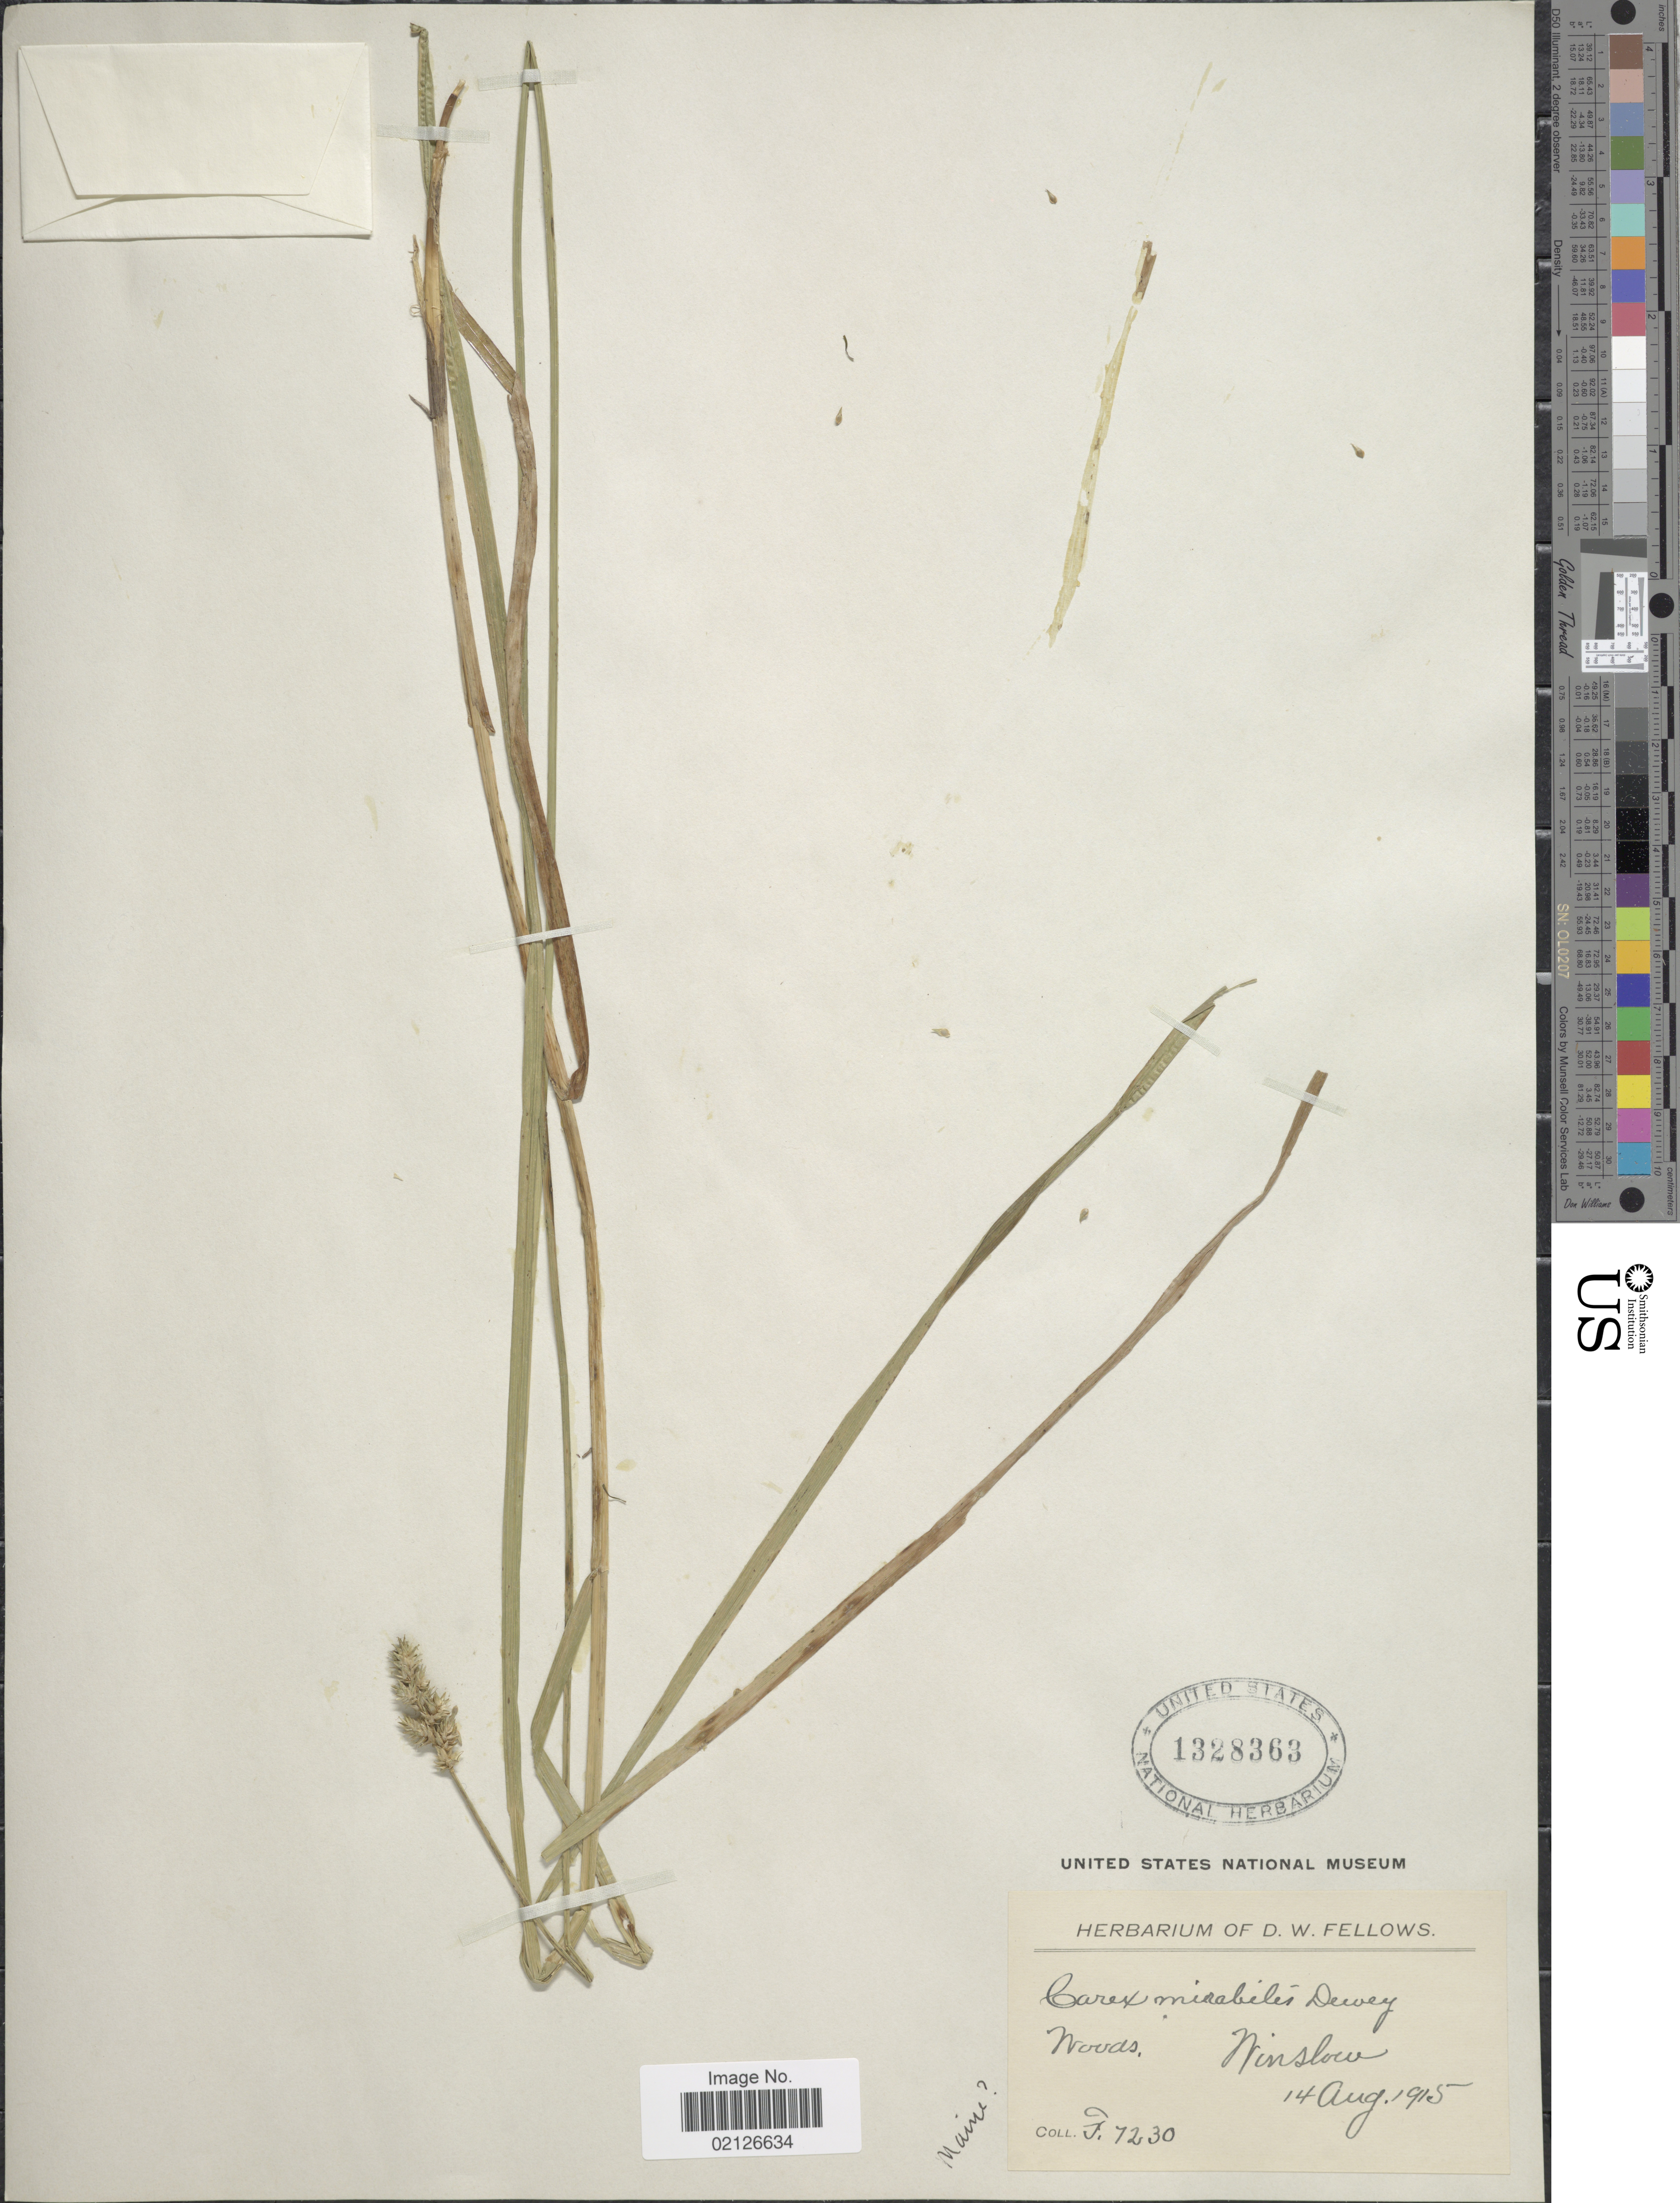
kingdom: Plantae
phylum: Tracheophyta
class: Liliopsida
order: Poales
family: Cyperaceae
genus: Carex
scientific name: Carex normalis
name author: Mack.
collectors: D. W. Fellows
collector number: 7230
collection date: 1915-08-14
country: United States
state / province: Maine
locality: Woods, Winslaow, Maine [unsure placement]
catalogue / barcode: US 1328363